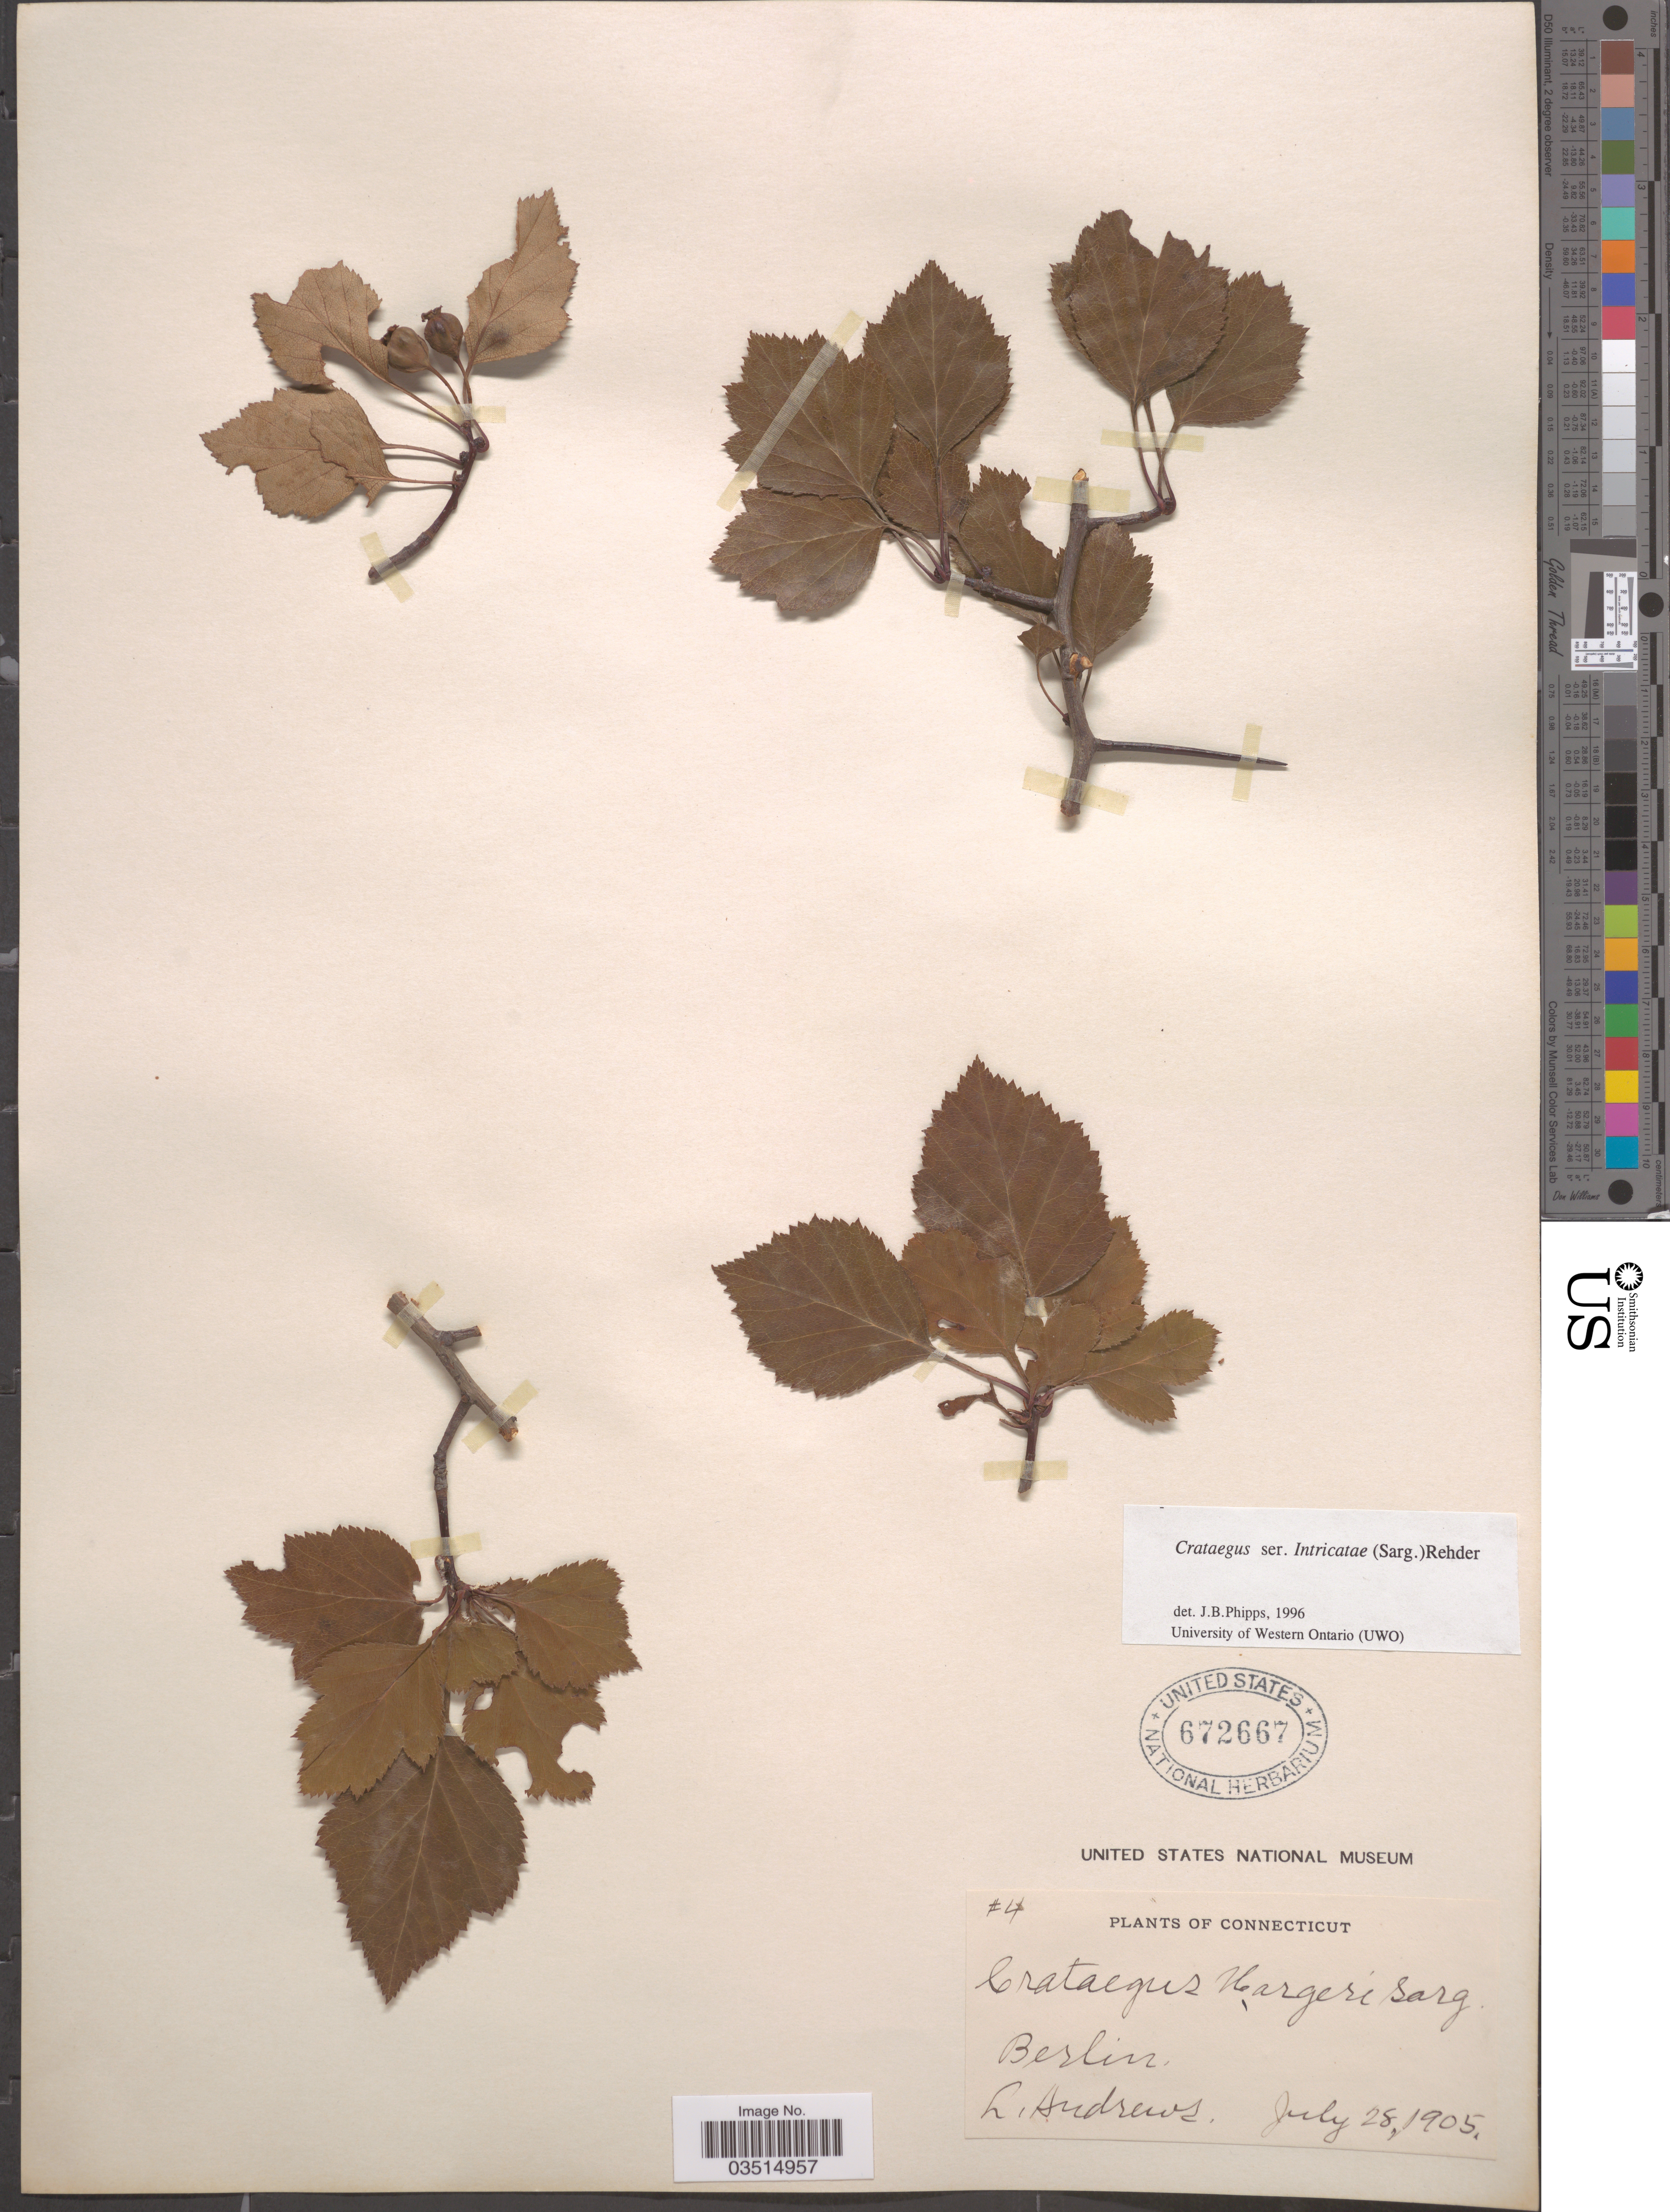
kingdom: Plantae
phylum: Tracheophyta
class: Magnoliopsida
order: Rosales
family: Rosaceae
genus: Crataegus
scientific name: Crataegus hargeri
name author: Sarg.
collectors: L. Andrews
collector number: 4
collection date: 1905-07-28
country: United States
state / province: Connecticut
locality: Berlin.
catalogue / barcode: US 672667